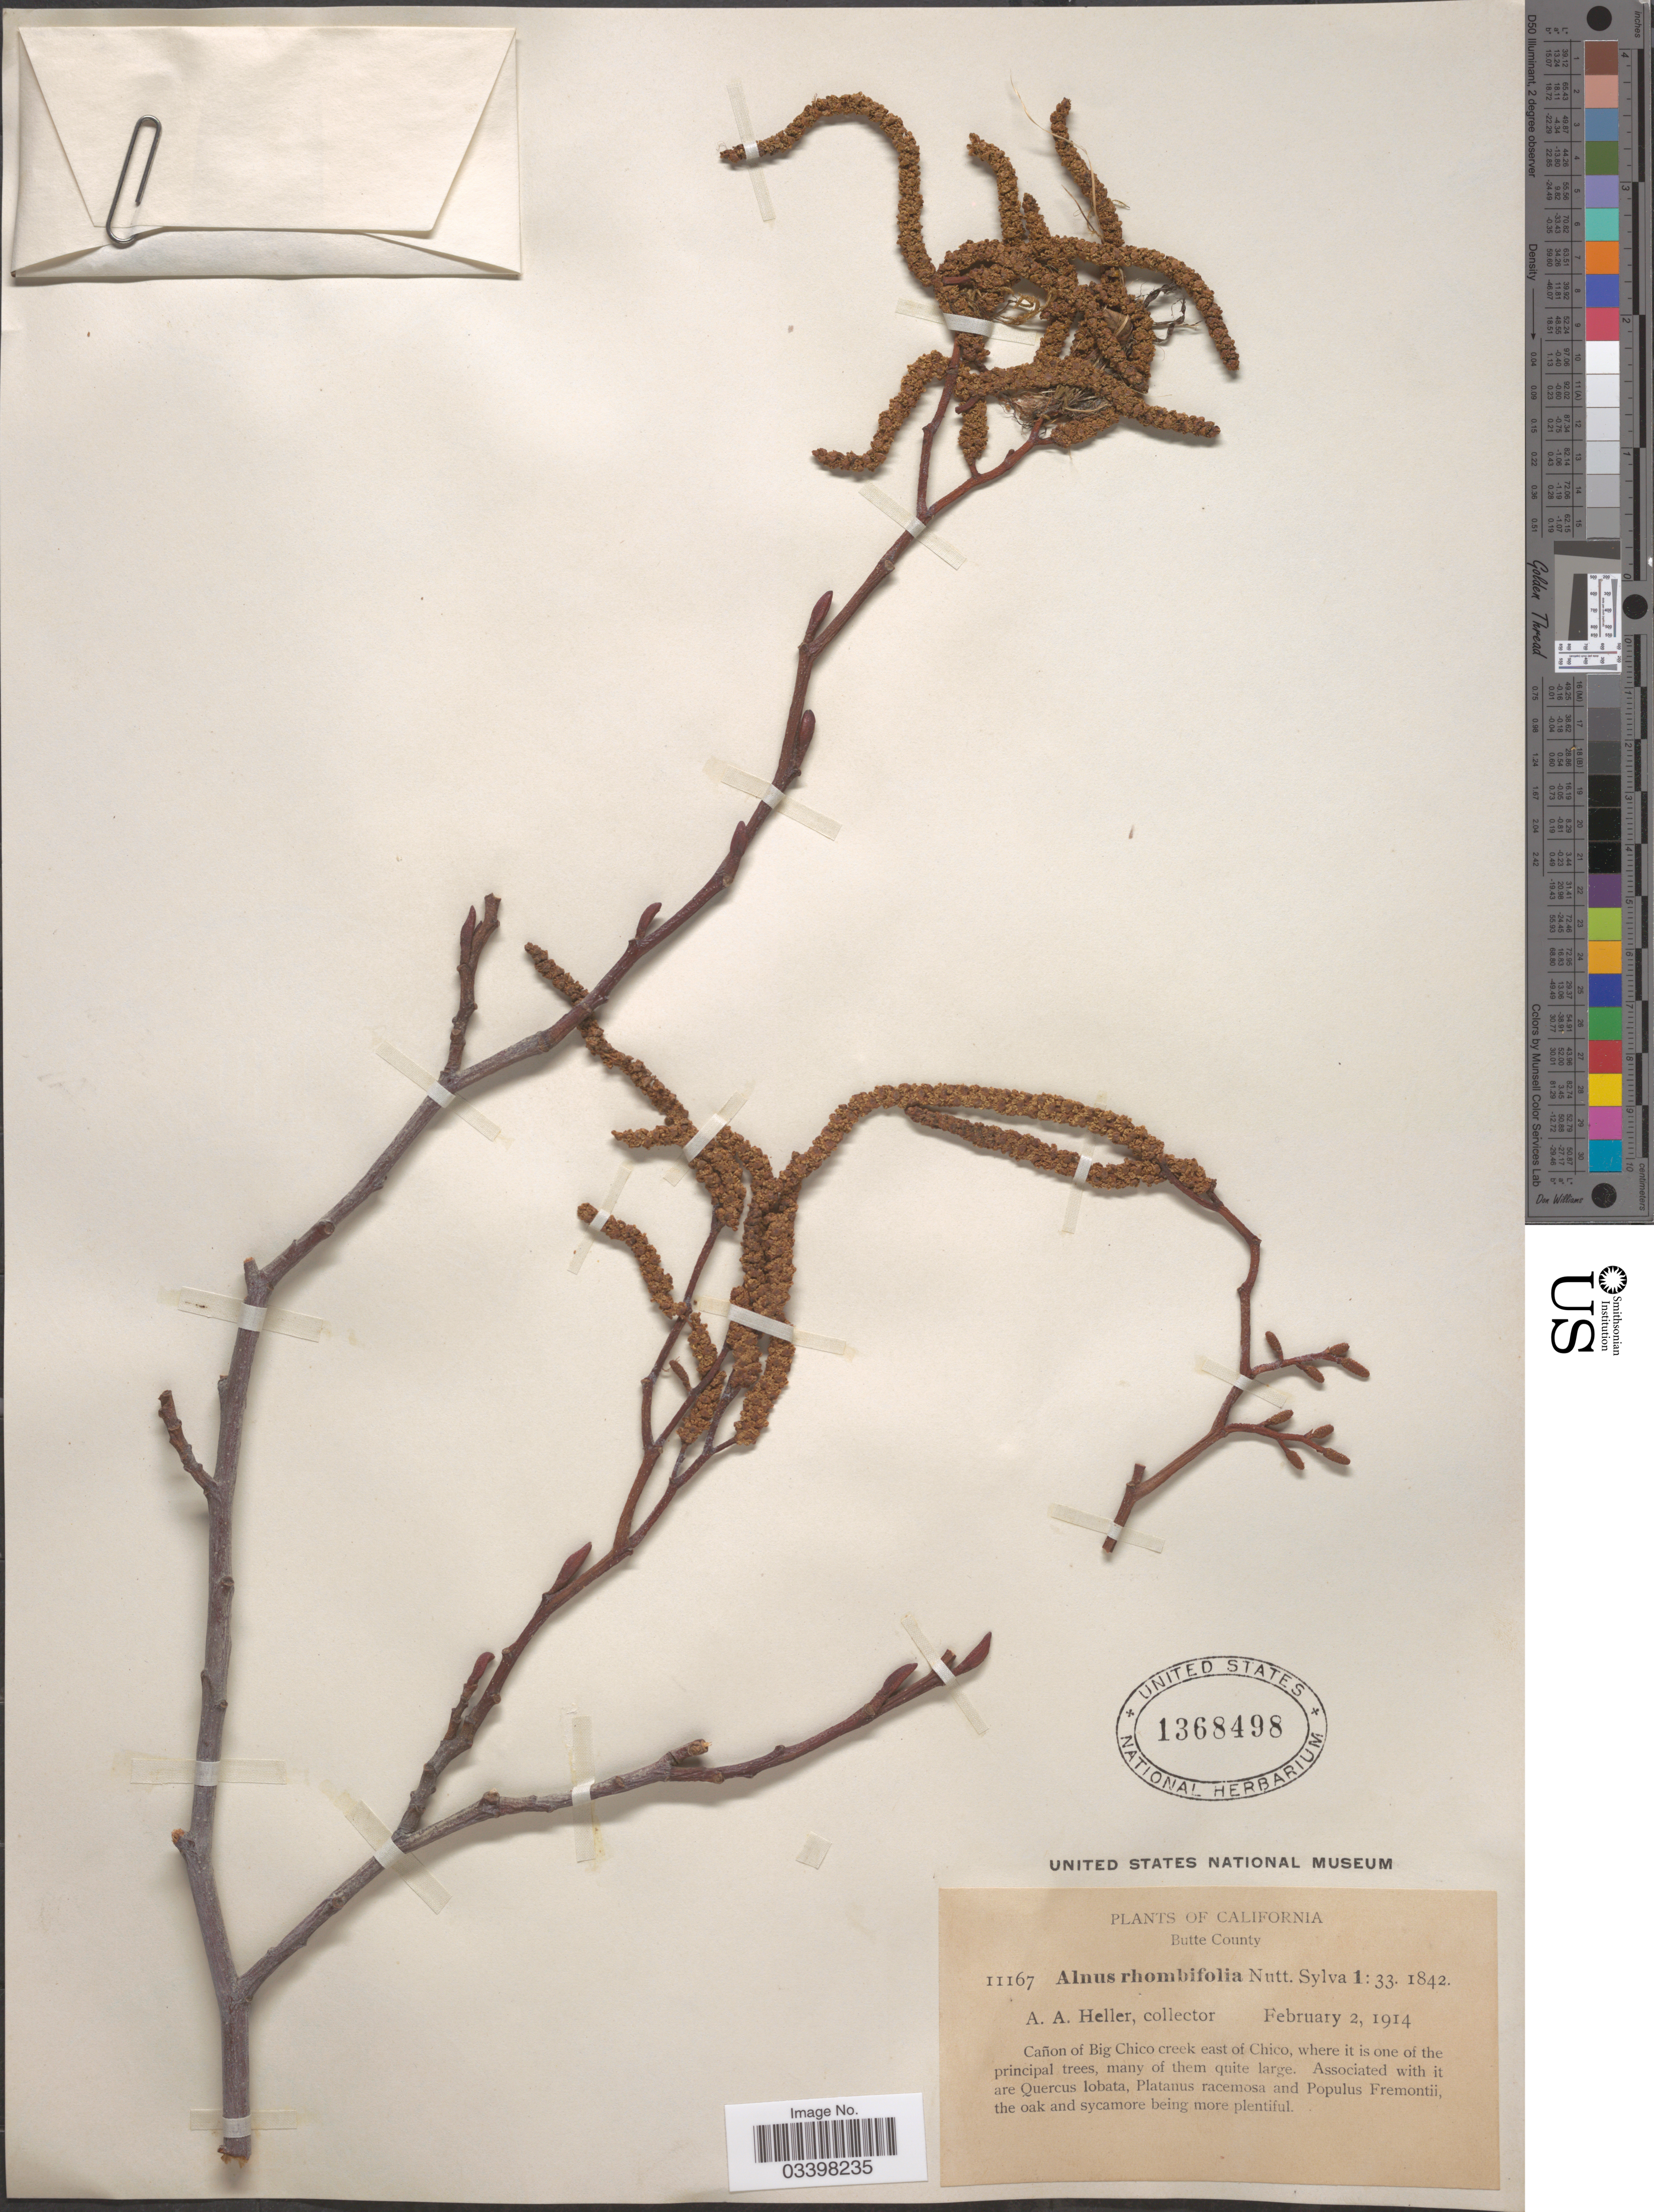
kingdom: Plantae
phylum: Tracheophyta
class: Magnoliopsida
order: Fagales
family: Betulaceae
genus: Alnus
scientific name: Alnus rhombifolia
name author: Nutt.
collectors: A. A. Heller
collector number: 11167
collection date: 1914-02-02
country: United States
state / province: California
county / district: Butte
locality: Butte County. Cañon of Big Chico creek east of Chico.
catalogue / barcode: US 1368498